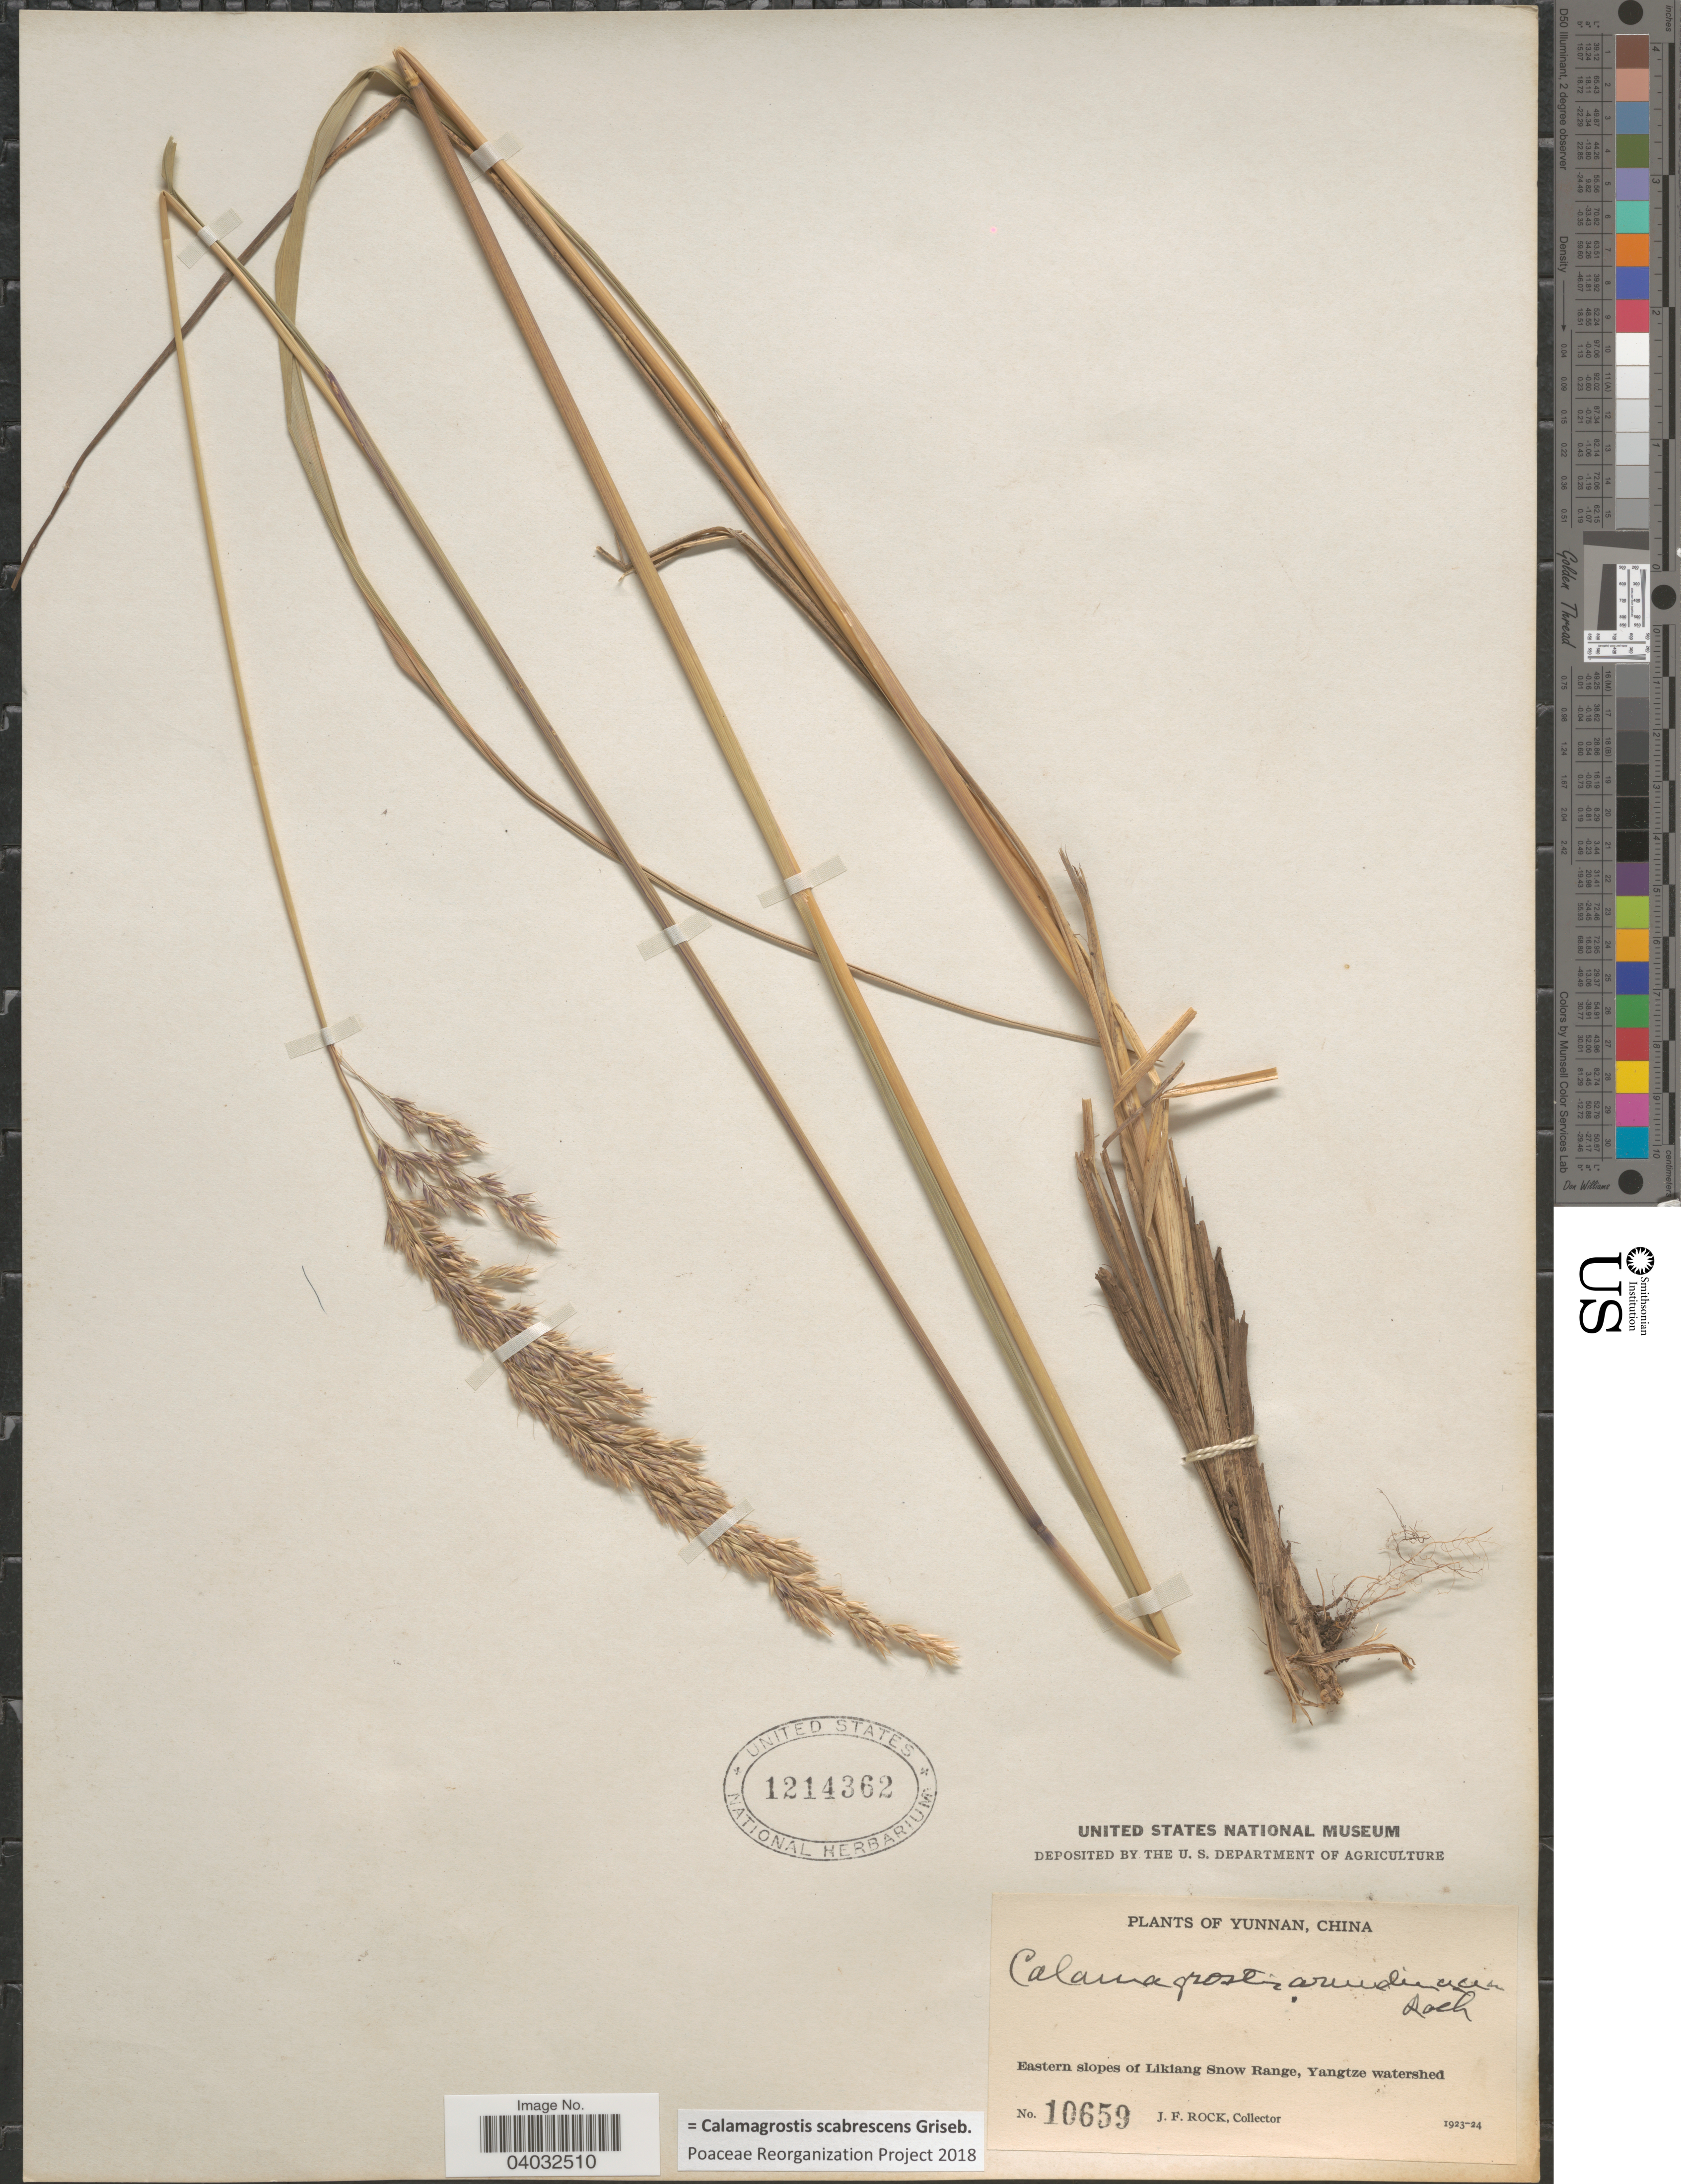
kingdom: Plantae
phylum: Tracheophyta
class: Liliopsida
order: Poales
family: Poaceae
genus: Calamagrostis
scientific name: Calamagrostis scabrescens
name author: Griseb.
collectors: J. Rock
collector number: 10659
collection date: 1923/1924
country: China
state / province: Yunnan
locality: Eastern slopes of Likiang Snow Range, Yangtze watershed.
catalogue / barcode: US 1214362